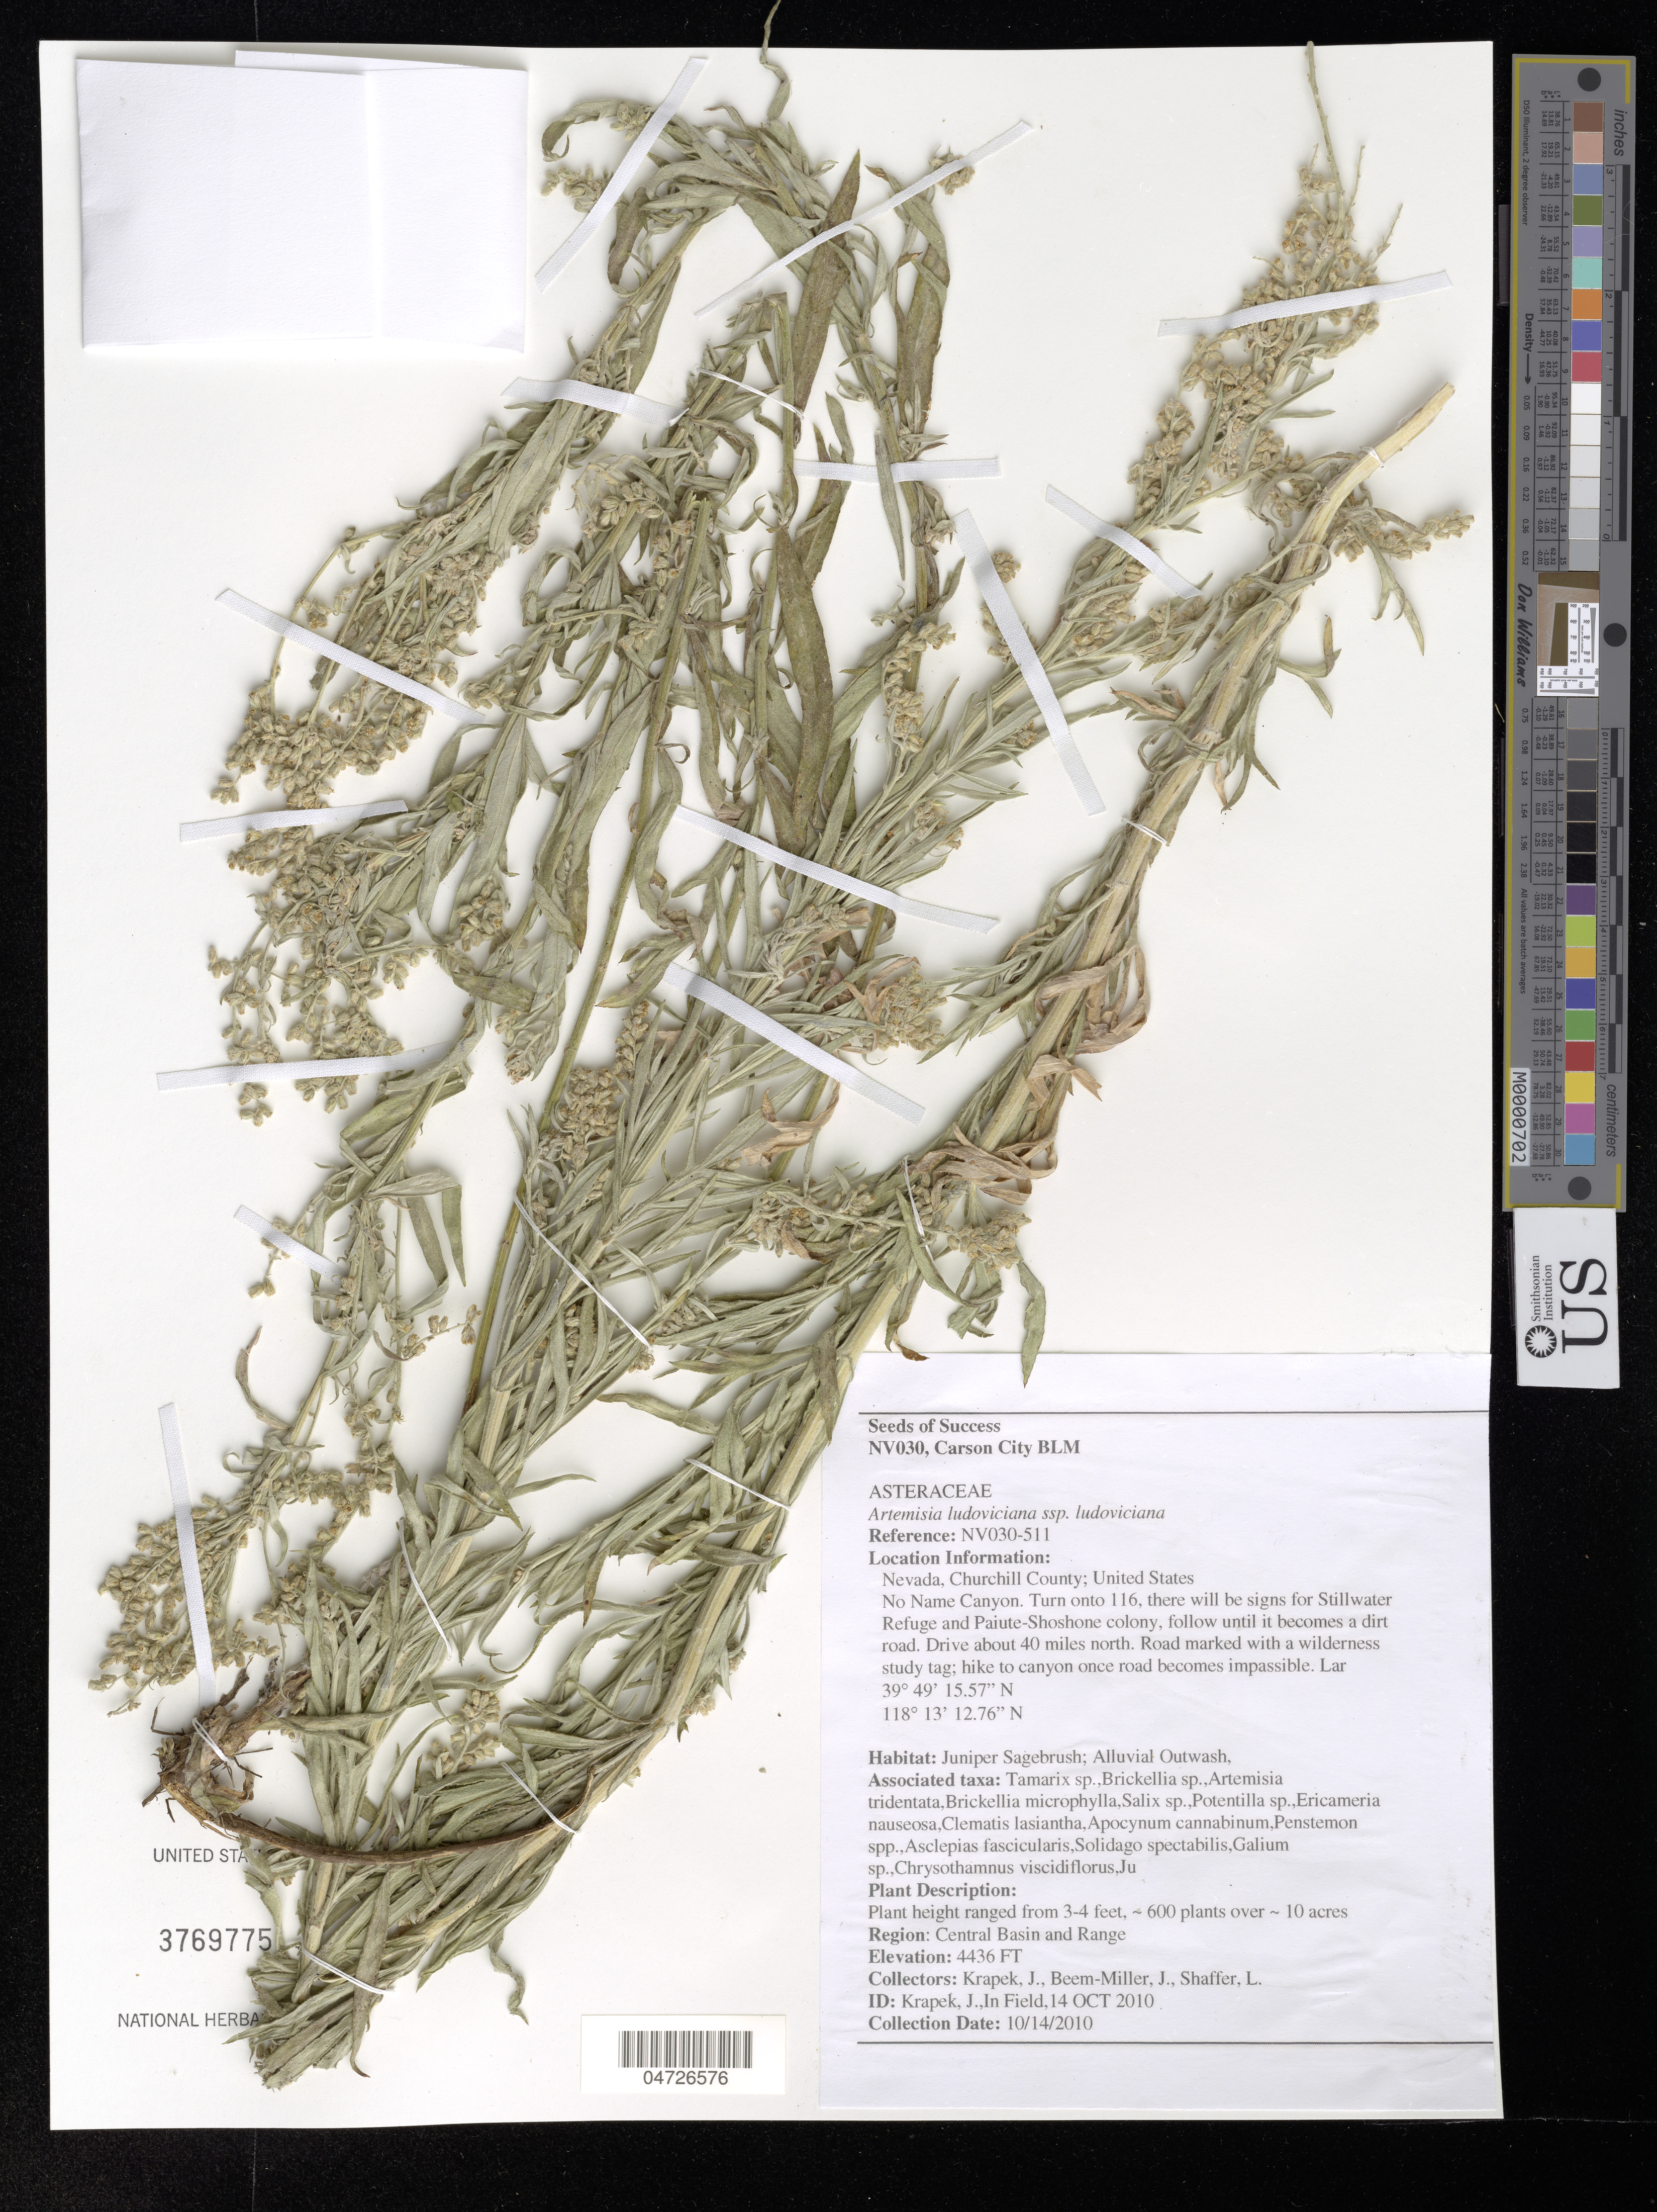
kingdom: Plantae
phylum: Tracheophyta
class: Magnoliopsida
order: Asterales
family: Asteraceae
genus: Artemisia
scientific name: Artemisia ludoviciana subsp. ludoviciana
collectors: J. Krapek, J. Beem-Miller & L. Shaffer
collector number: NV030-511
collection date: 2010-10-14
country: United States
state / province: Nevada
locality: Churchill County. No Name Canyon. Turn onto 116, there will be signs for Stillwater Refuge and Paiute-Shoshone colony, follow until it becomes a dirt road. Drive about 40 miles north. Road marked with a wilderness study tag; hike to canyon once road becomes impassible.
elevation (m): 1352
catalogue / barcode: US 3769775